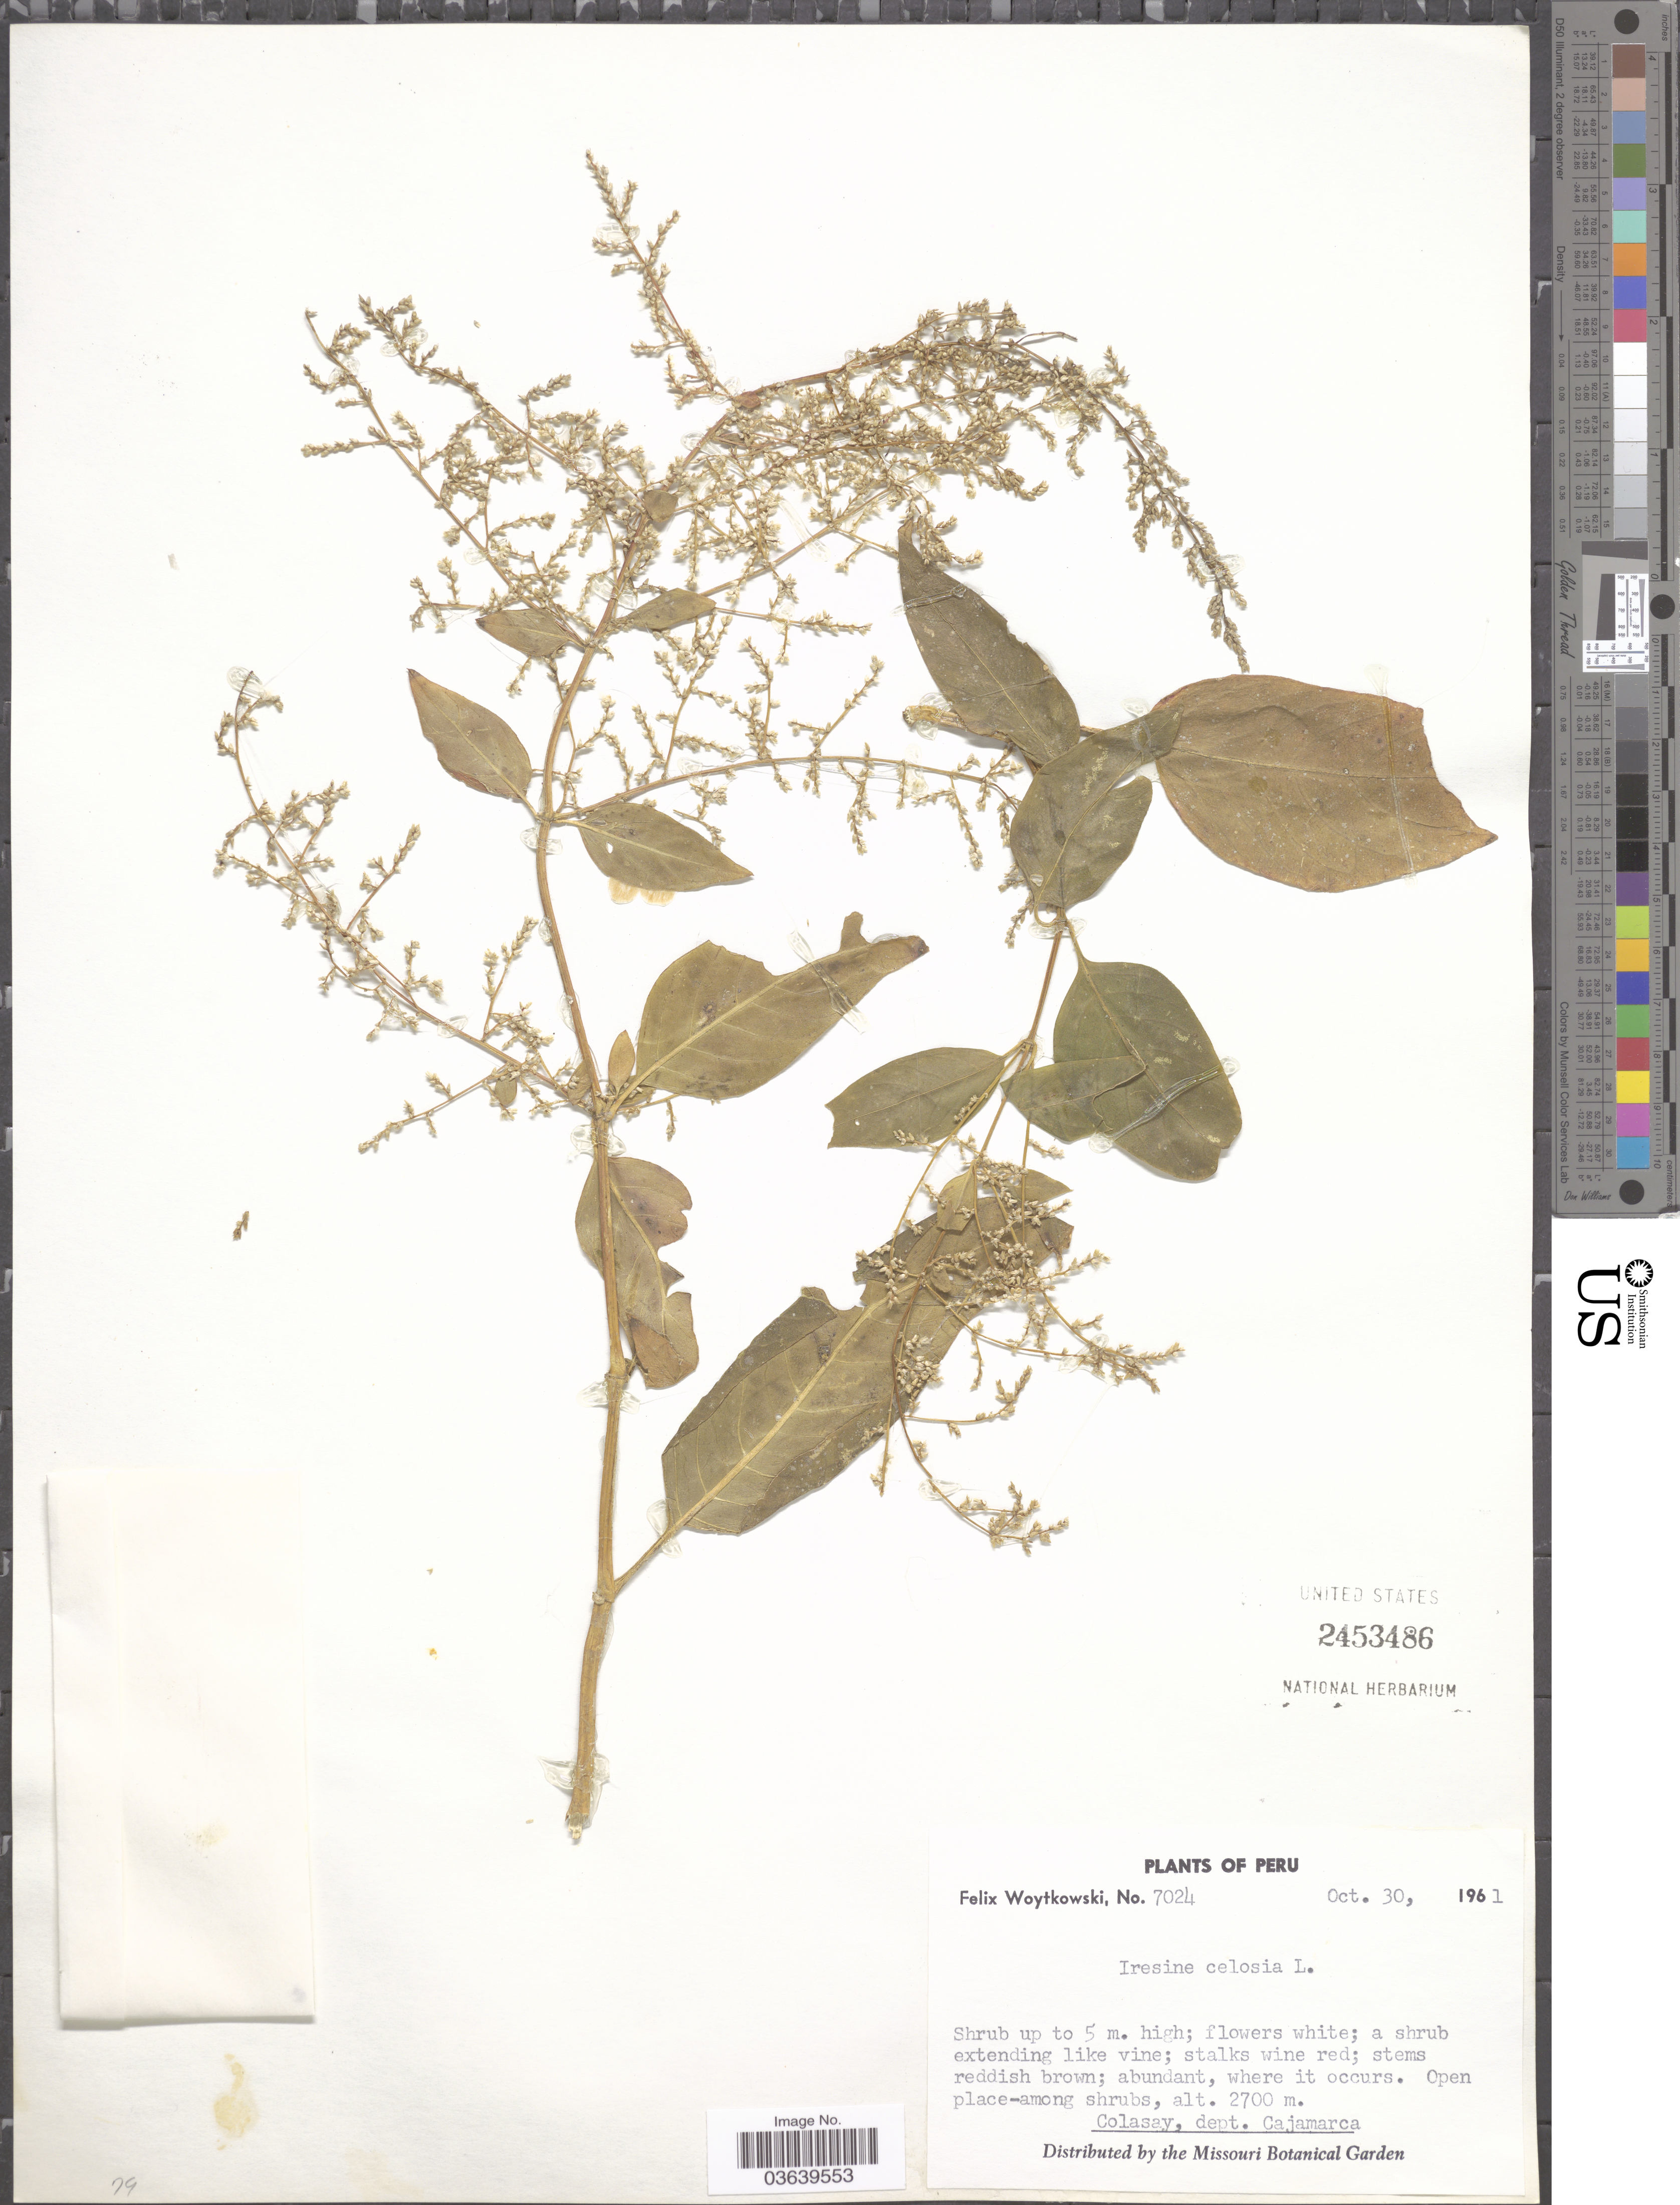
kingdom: Plantae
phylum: Tracheophyta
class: Magnoliopsida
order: Caryophyllales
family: Amaranthaceae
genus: Iresine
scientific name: Iresine celosia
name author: L.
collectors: F. Woytkowski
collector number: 7024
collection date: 1961-10-30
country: Peru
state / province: Cajamarca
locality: Colasay, dept. Cajamarca.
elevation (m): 2700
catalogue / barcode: US 2453486